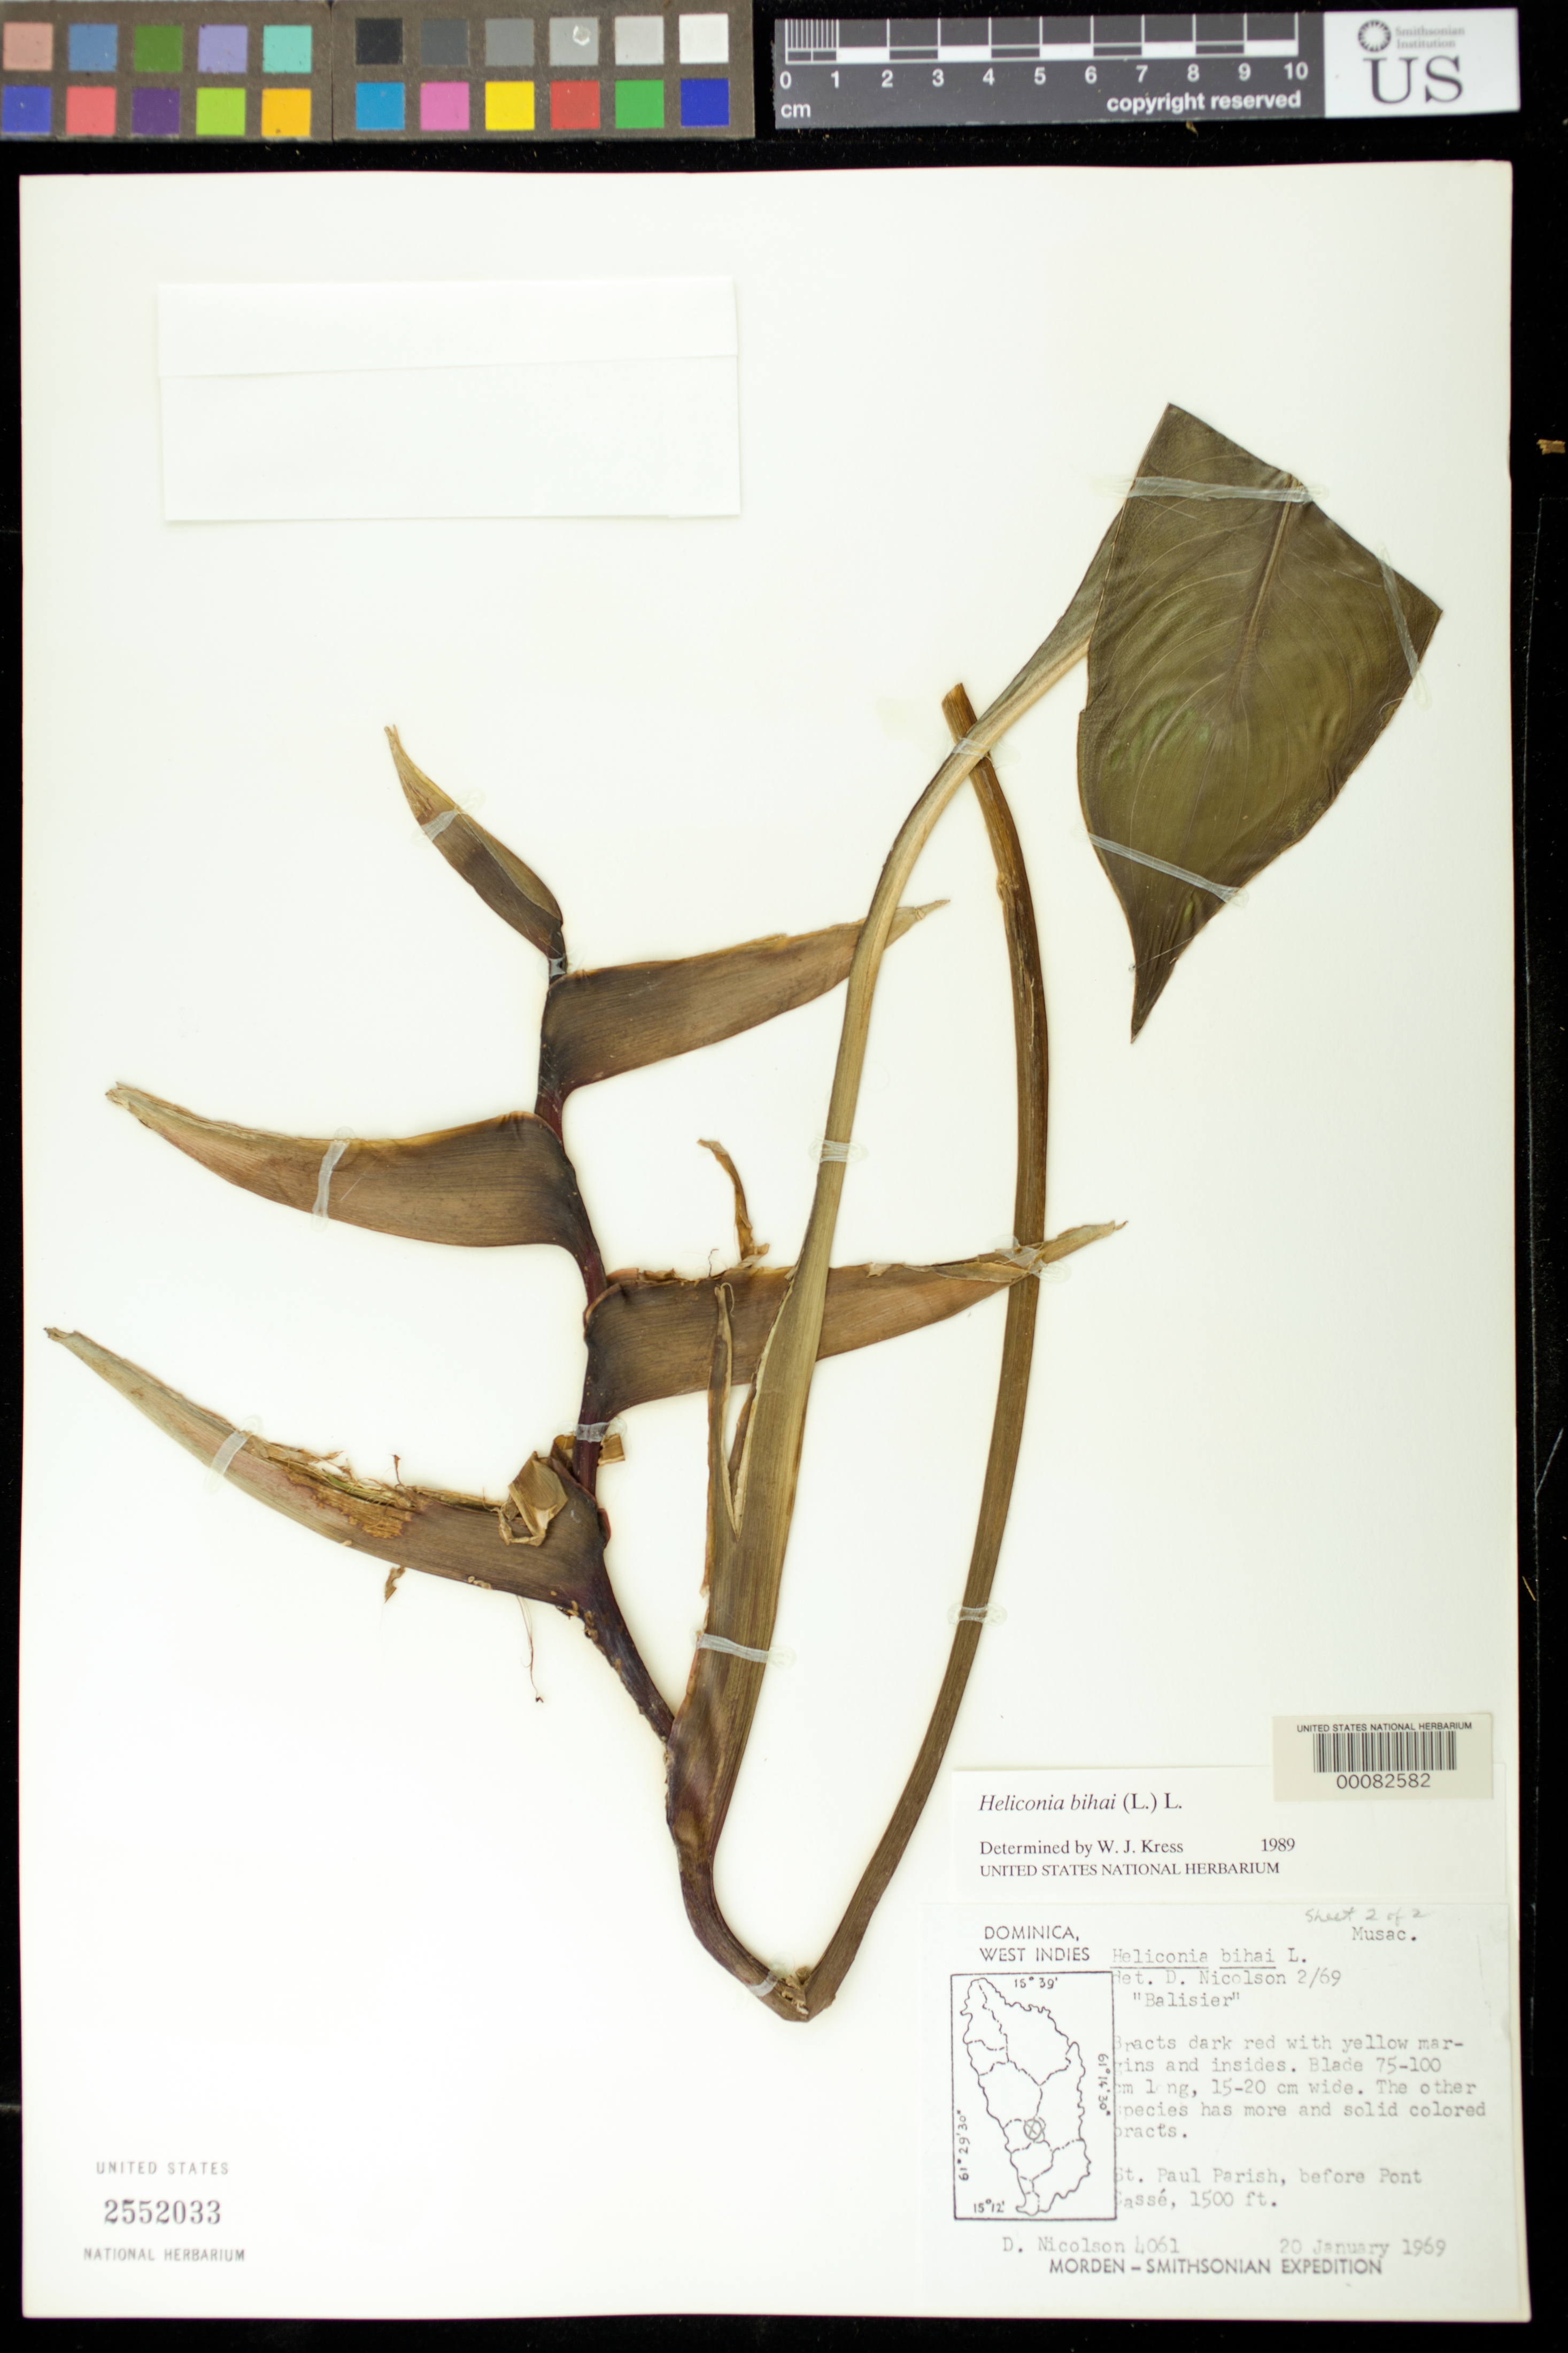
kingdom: Plantae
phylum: Tracheophyta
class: Liliopsida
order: Zingiberales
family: Heliconiaceae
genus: Heliconia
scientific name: Heliconia bihai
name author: (L.) L.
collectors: D. H. Nicolson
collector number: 4061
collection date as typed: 20 Jan 1969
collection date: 1969-01-20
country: Dominica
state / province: St. Paul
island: Dominica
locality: Before pont casse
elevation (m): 457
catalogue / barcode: US 2552033